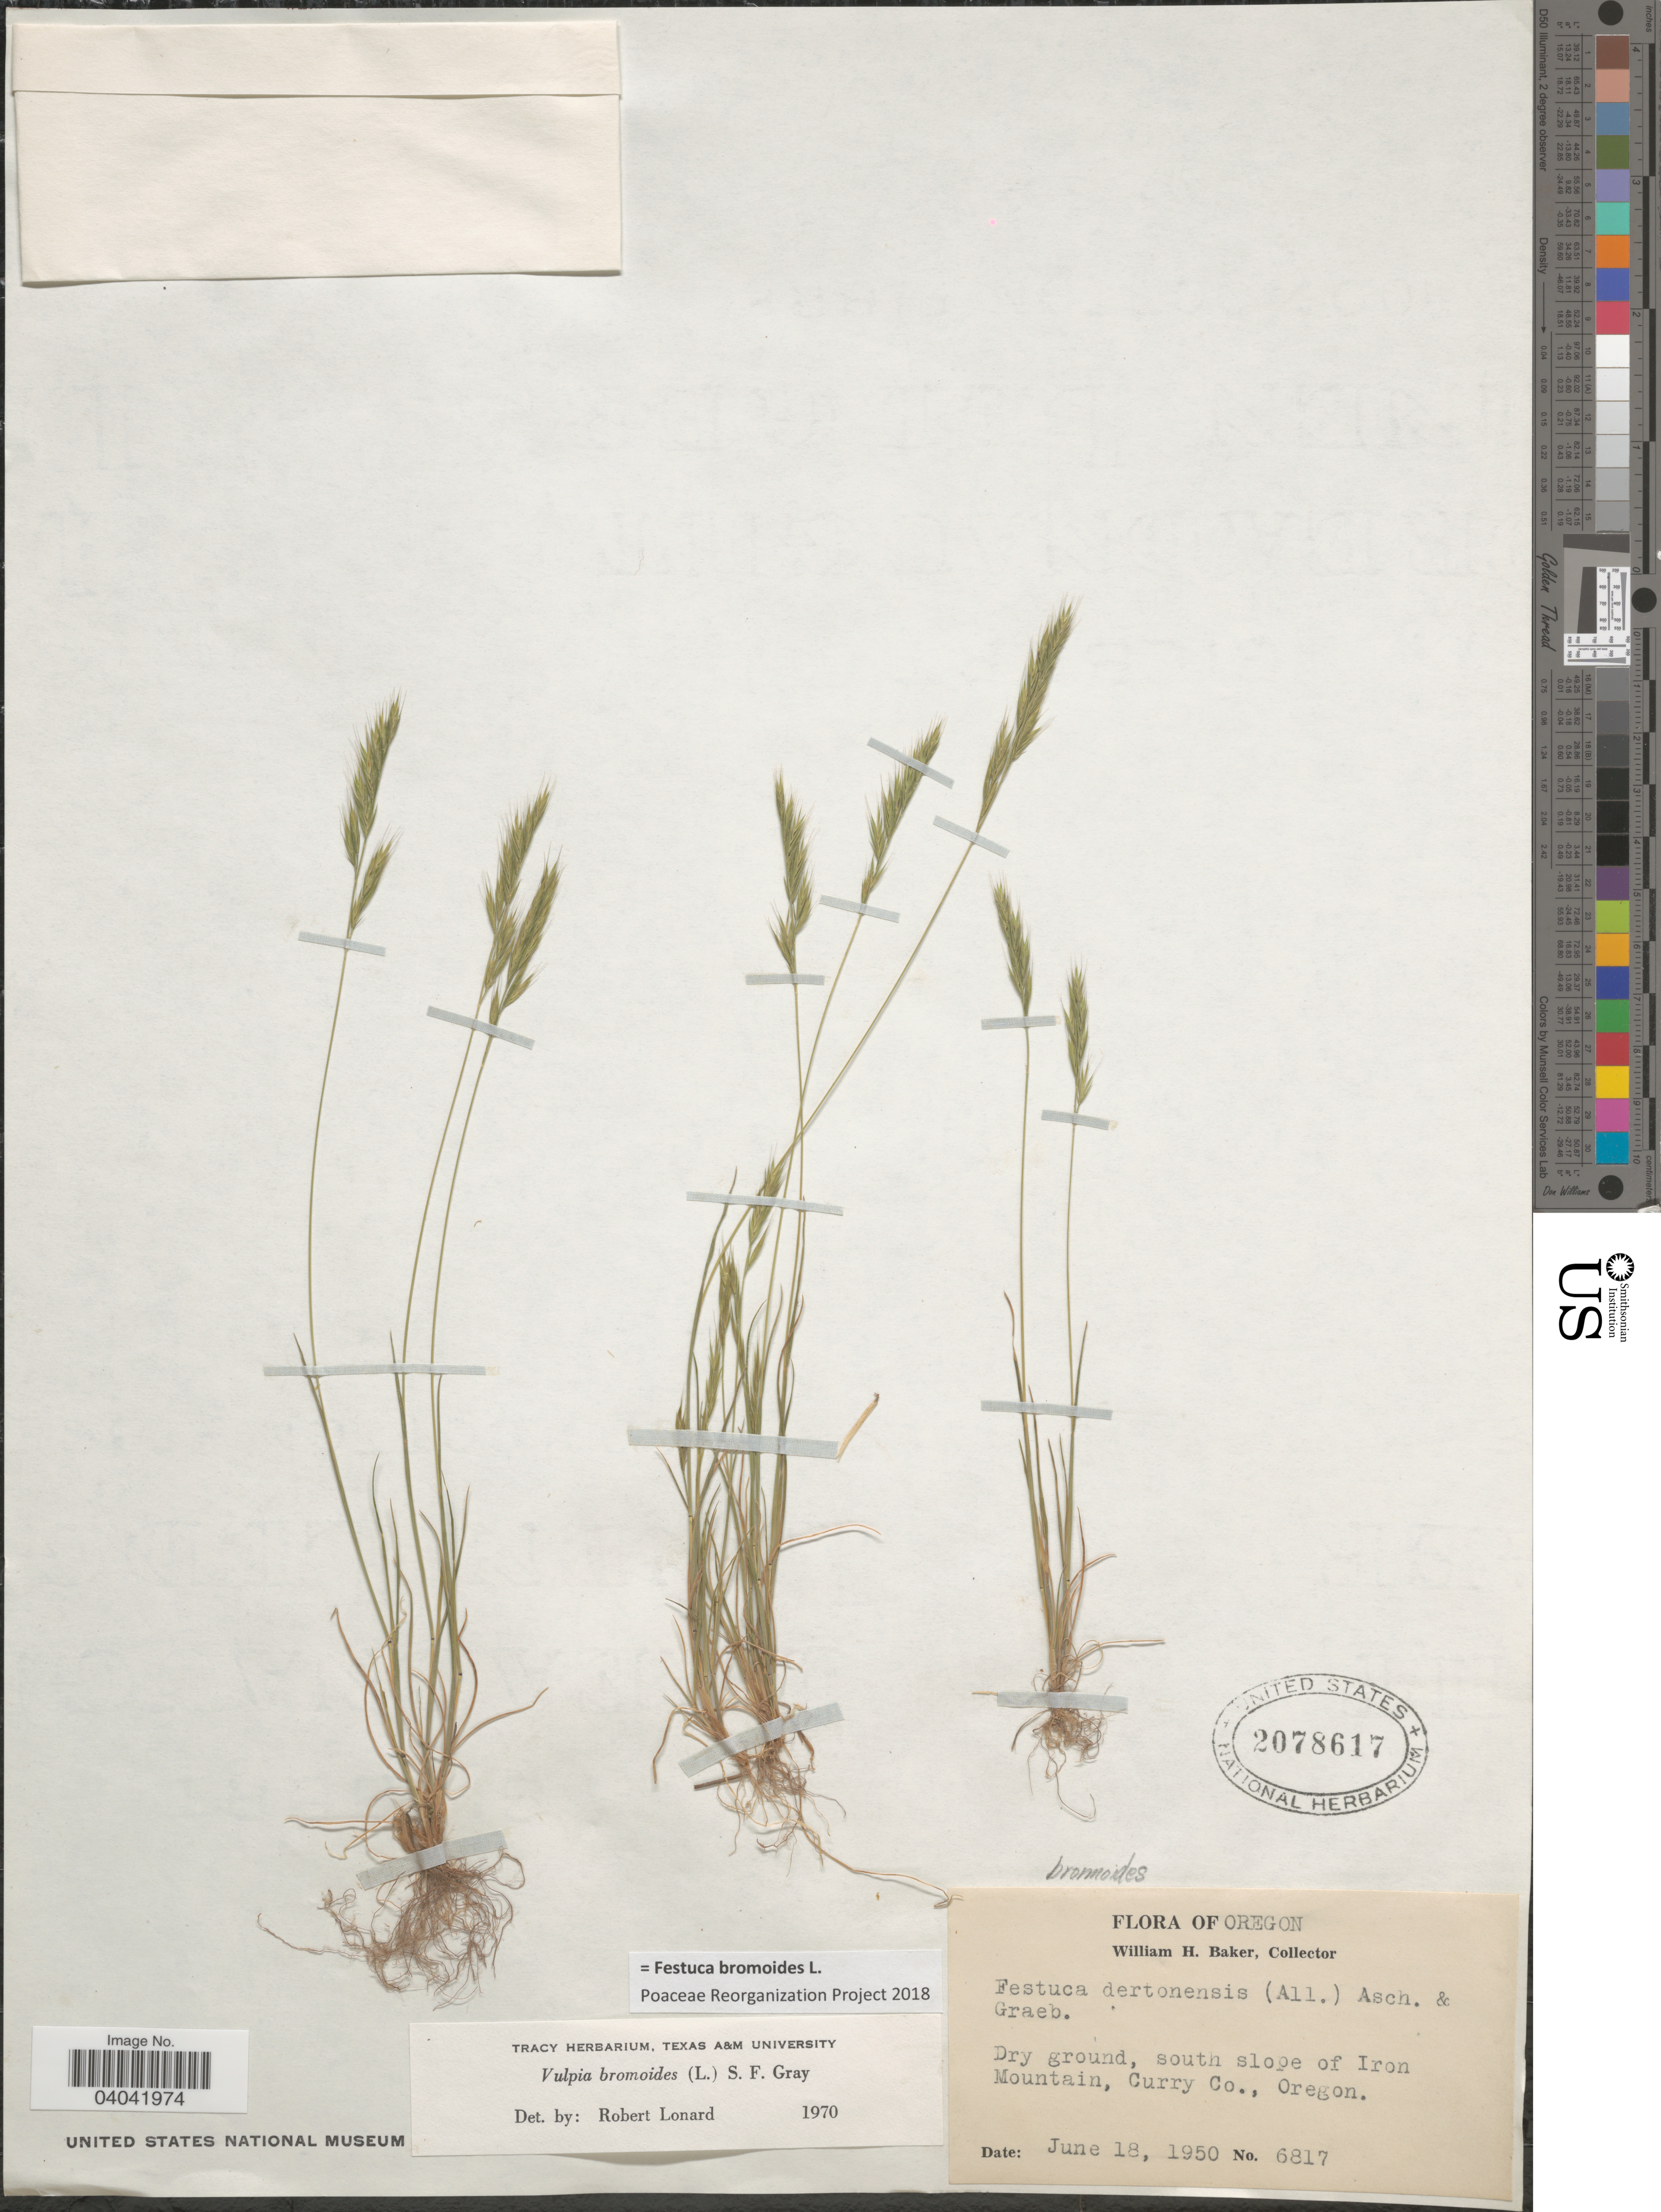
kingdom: Plantae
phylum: Tracheophyta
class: Liliopsida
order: Poales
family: Poaceae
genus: Festuca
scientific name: Festuca bromoides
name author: L.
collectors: W. H. Baker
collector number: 6817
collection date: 1950-06-18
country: United States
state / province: Oregon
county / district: Curry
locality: South slope of Iron Mountain, Curry Co.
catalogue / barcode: US 2078617